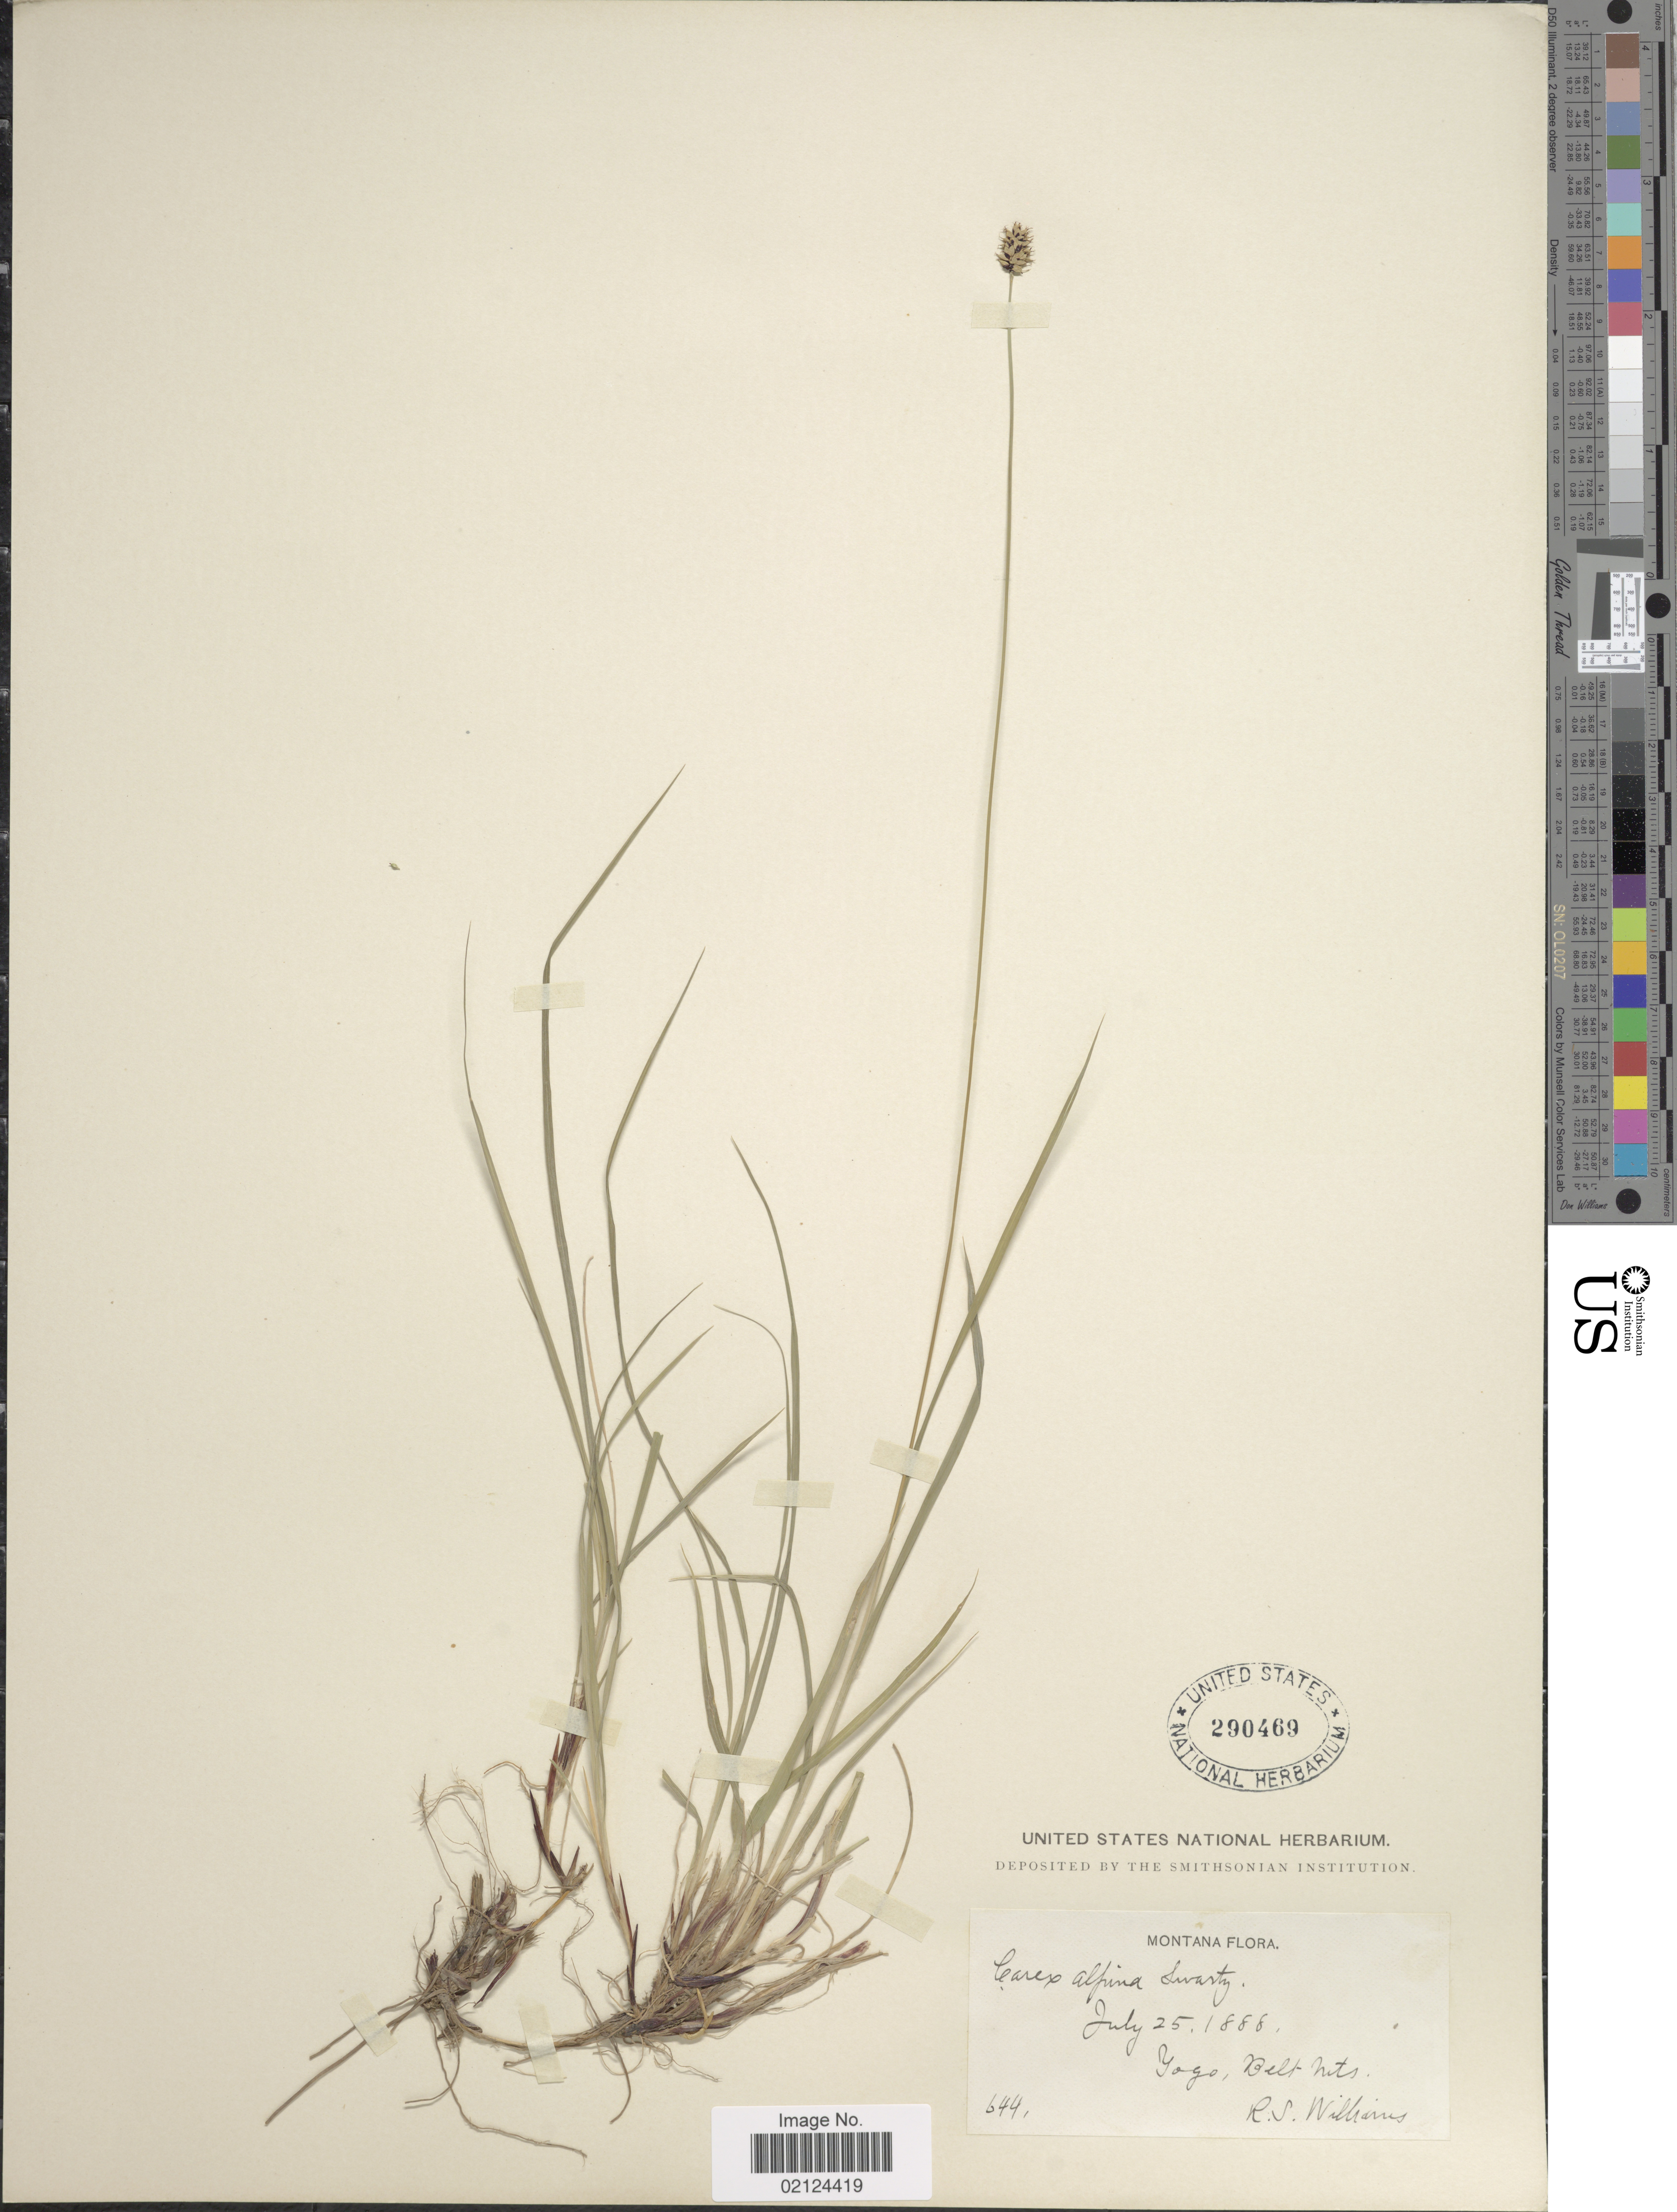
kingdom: Plantae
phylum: Tracheophyta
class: Liliopsida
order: Poales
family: Cyperaceae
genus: Carex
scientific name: Carex media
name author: R. Br.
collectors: R. S. Williams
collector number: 644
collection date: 1888-07-25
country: United States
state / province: Montana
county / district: Judith Basin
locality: Yogo, Belt Mts.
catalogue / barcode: US 290469